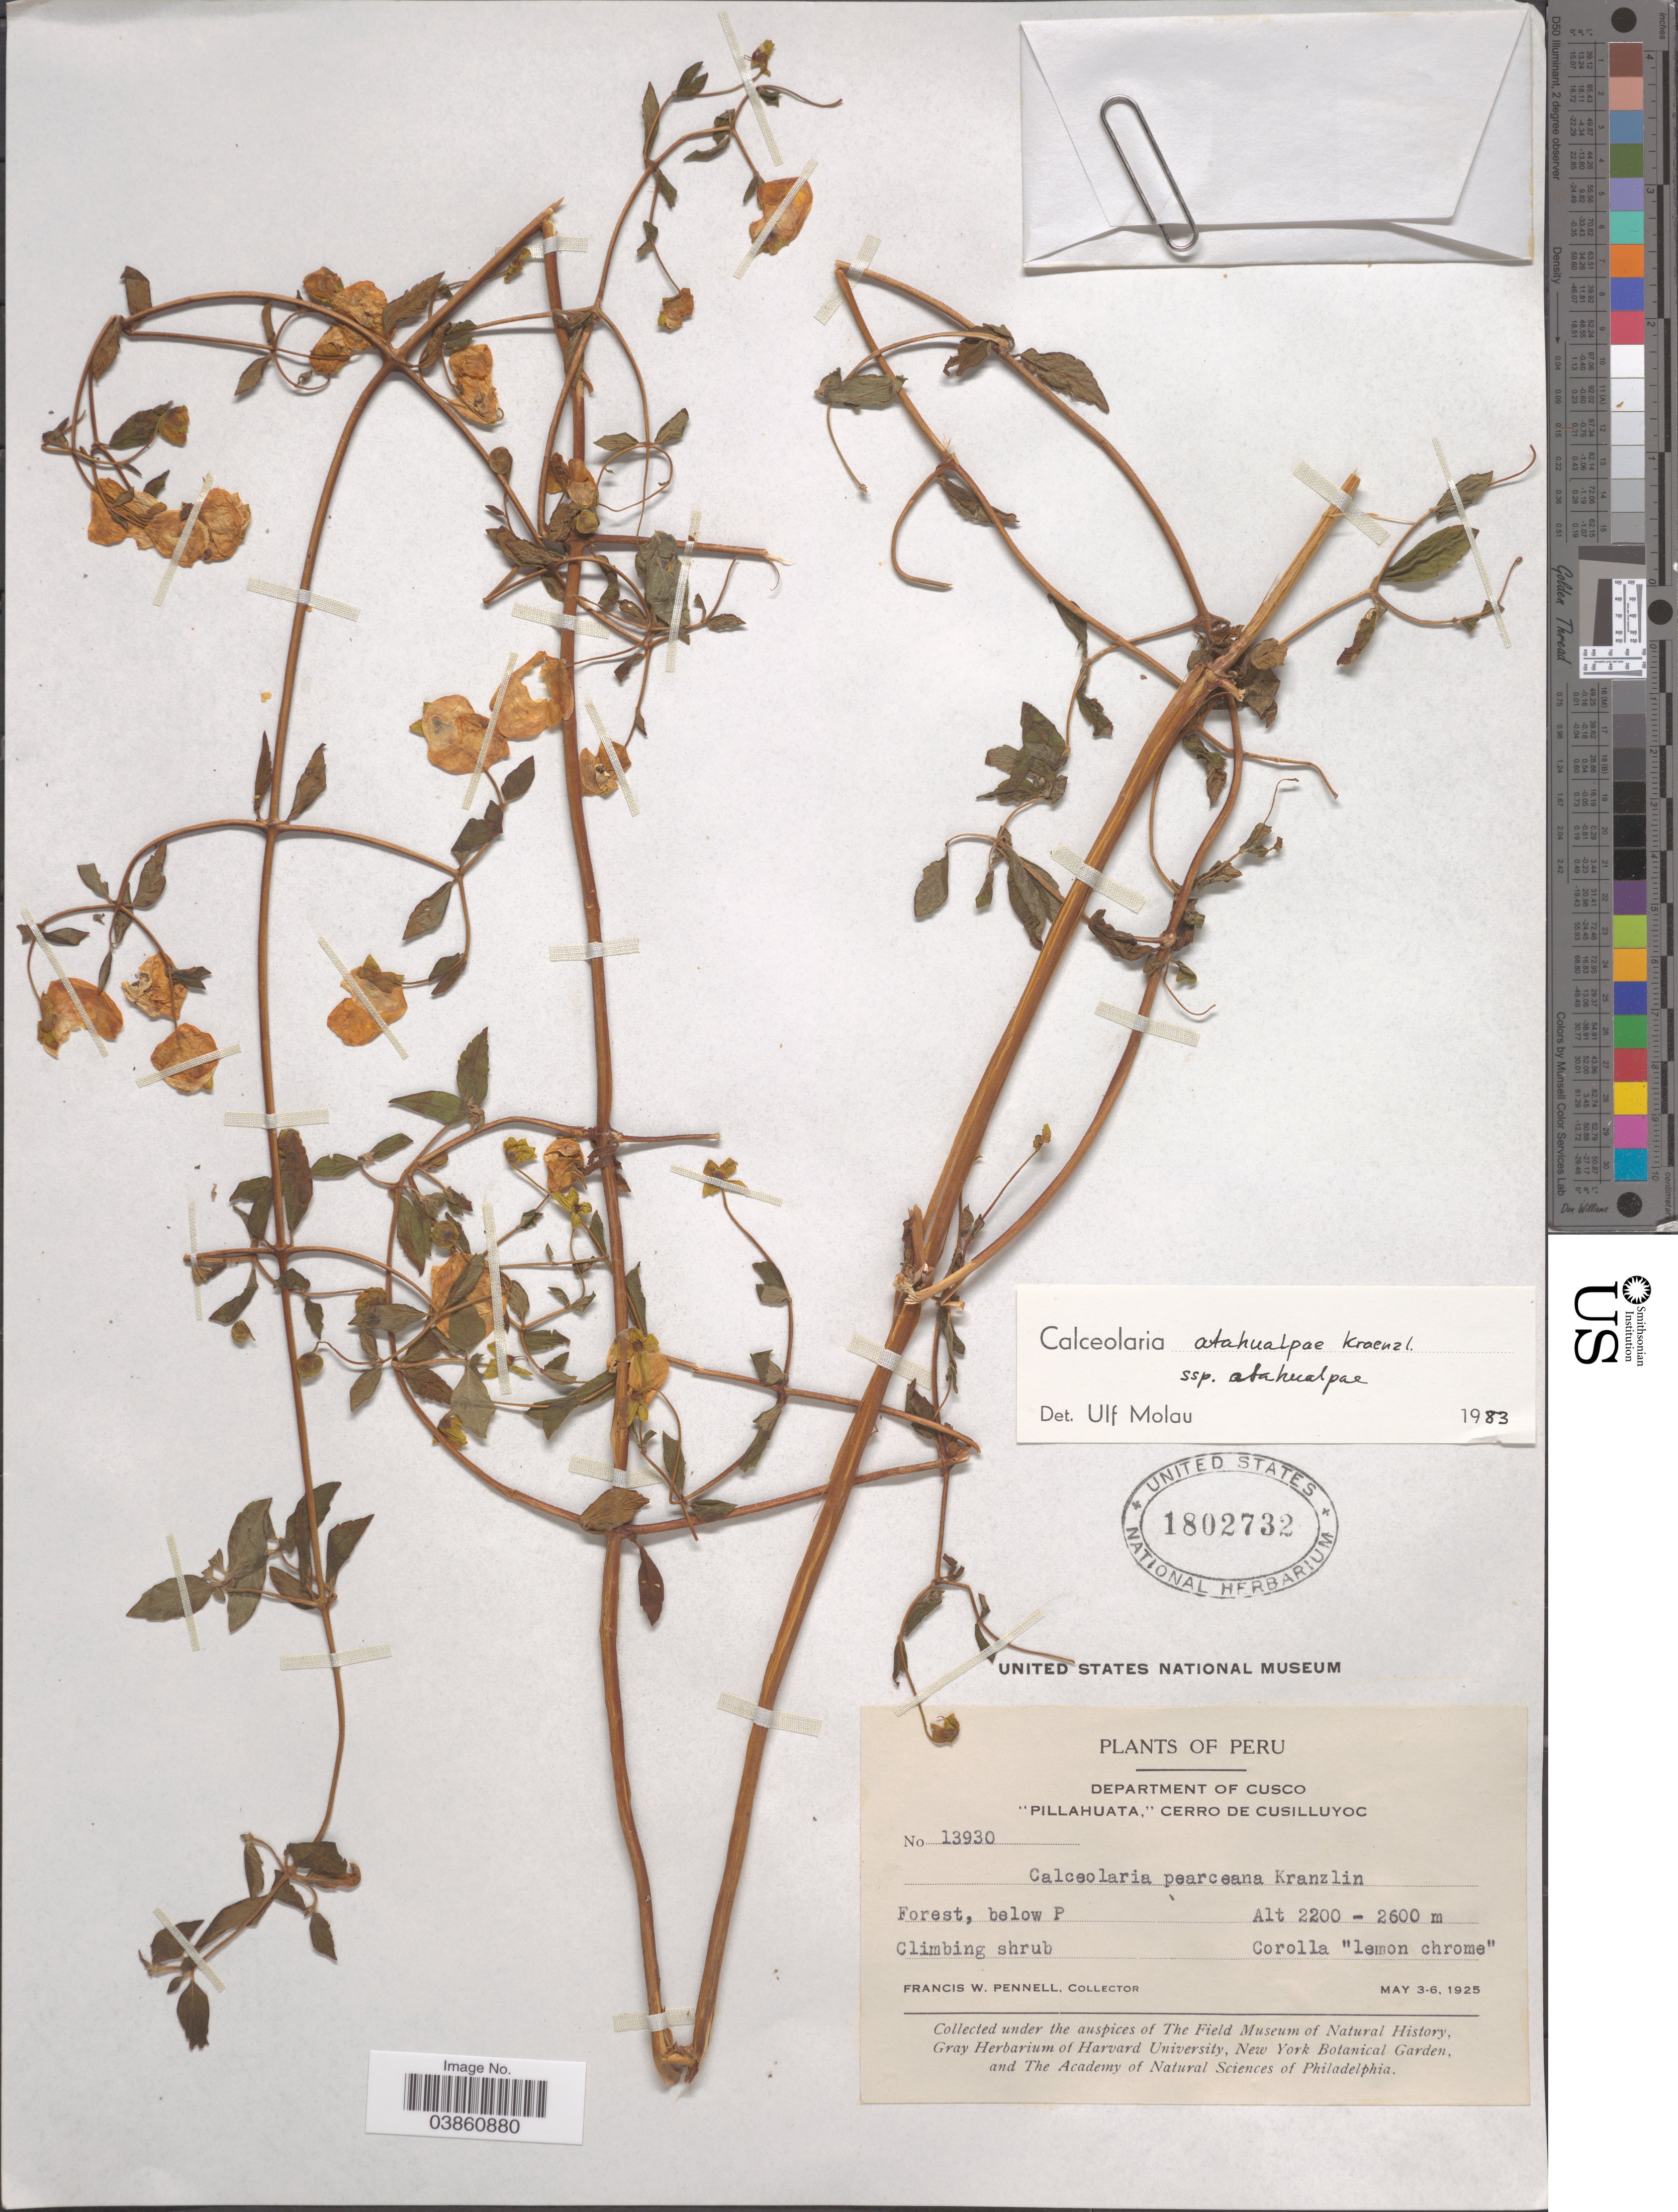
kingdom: Plantae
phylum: Tracheophyta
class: Magnoliopsida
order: Lamiales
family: Calceolariaceae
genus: Calceolaria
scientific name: Calceolaria atahualpae subsp. atahualpae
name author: Kraenzl.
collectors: F. W. Pennell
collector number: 13930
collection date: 1925-05-03/1925-05-06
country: Peru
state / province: Cusco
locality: Department of Cusco. "Pillahuata," Cerro de Cusilluyoc. Below P.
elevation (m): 2200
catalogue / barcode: US 1802732